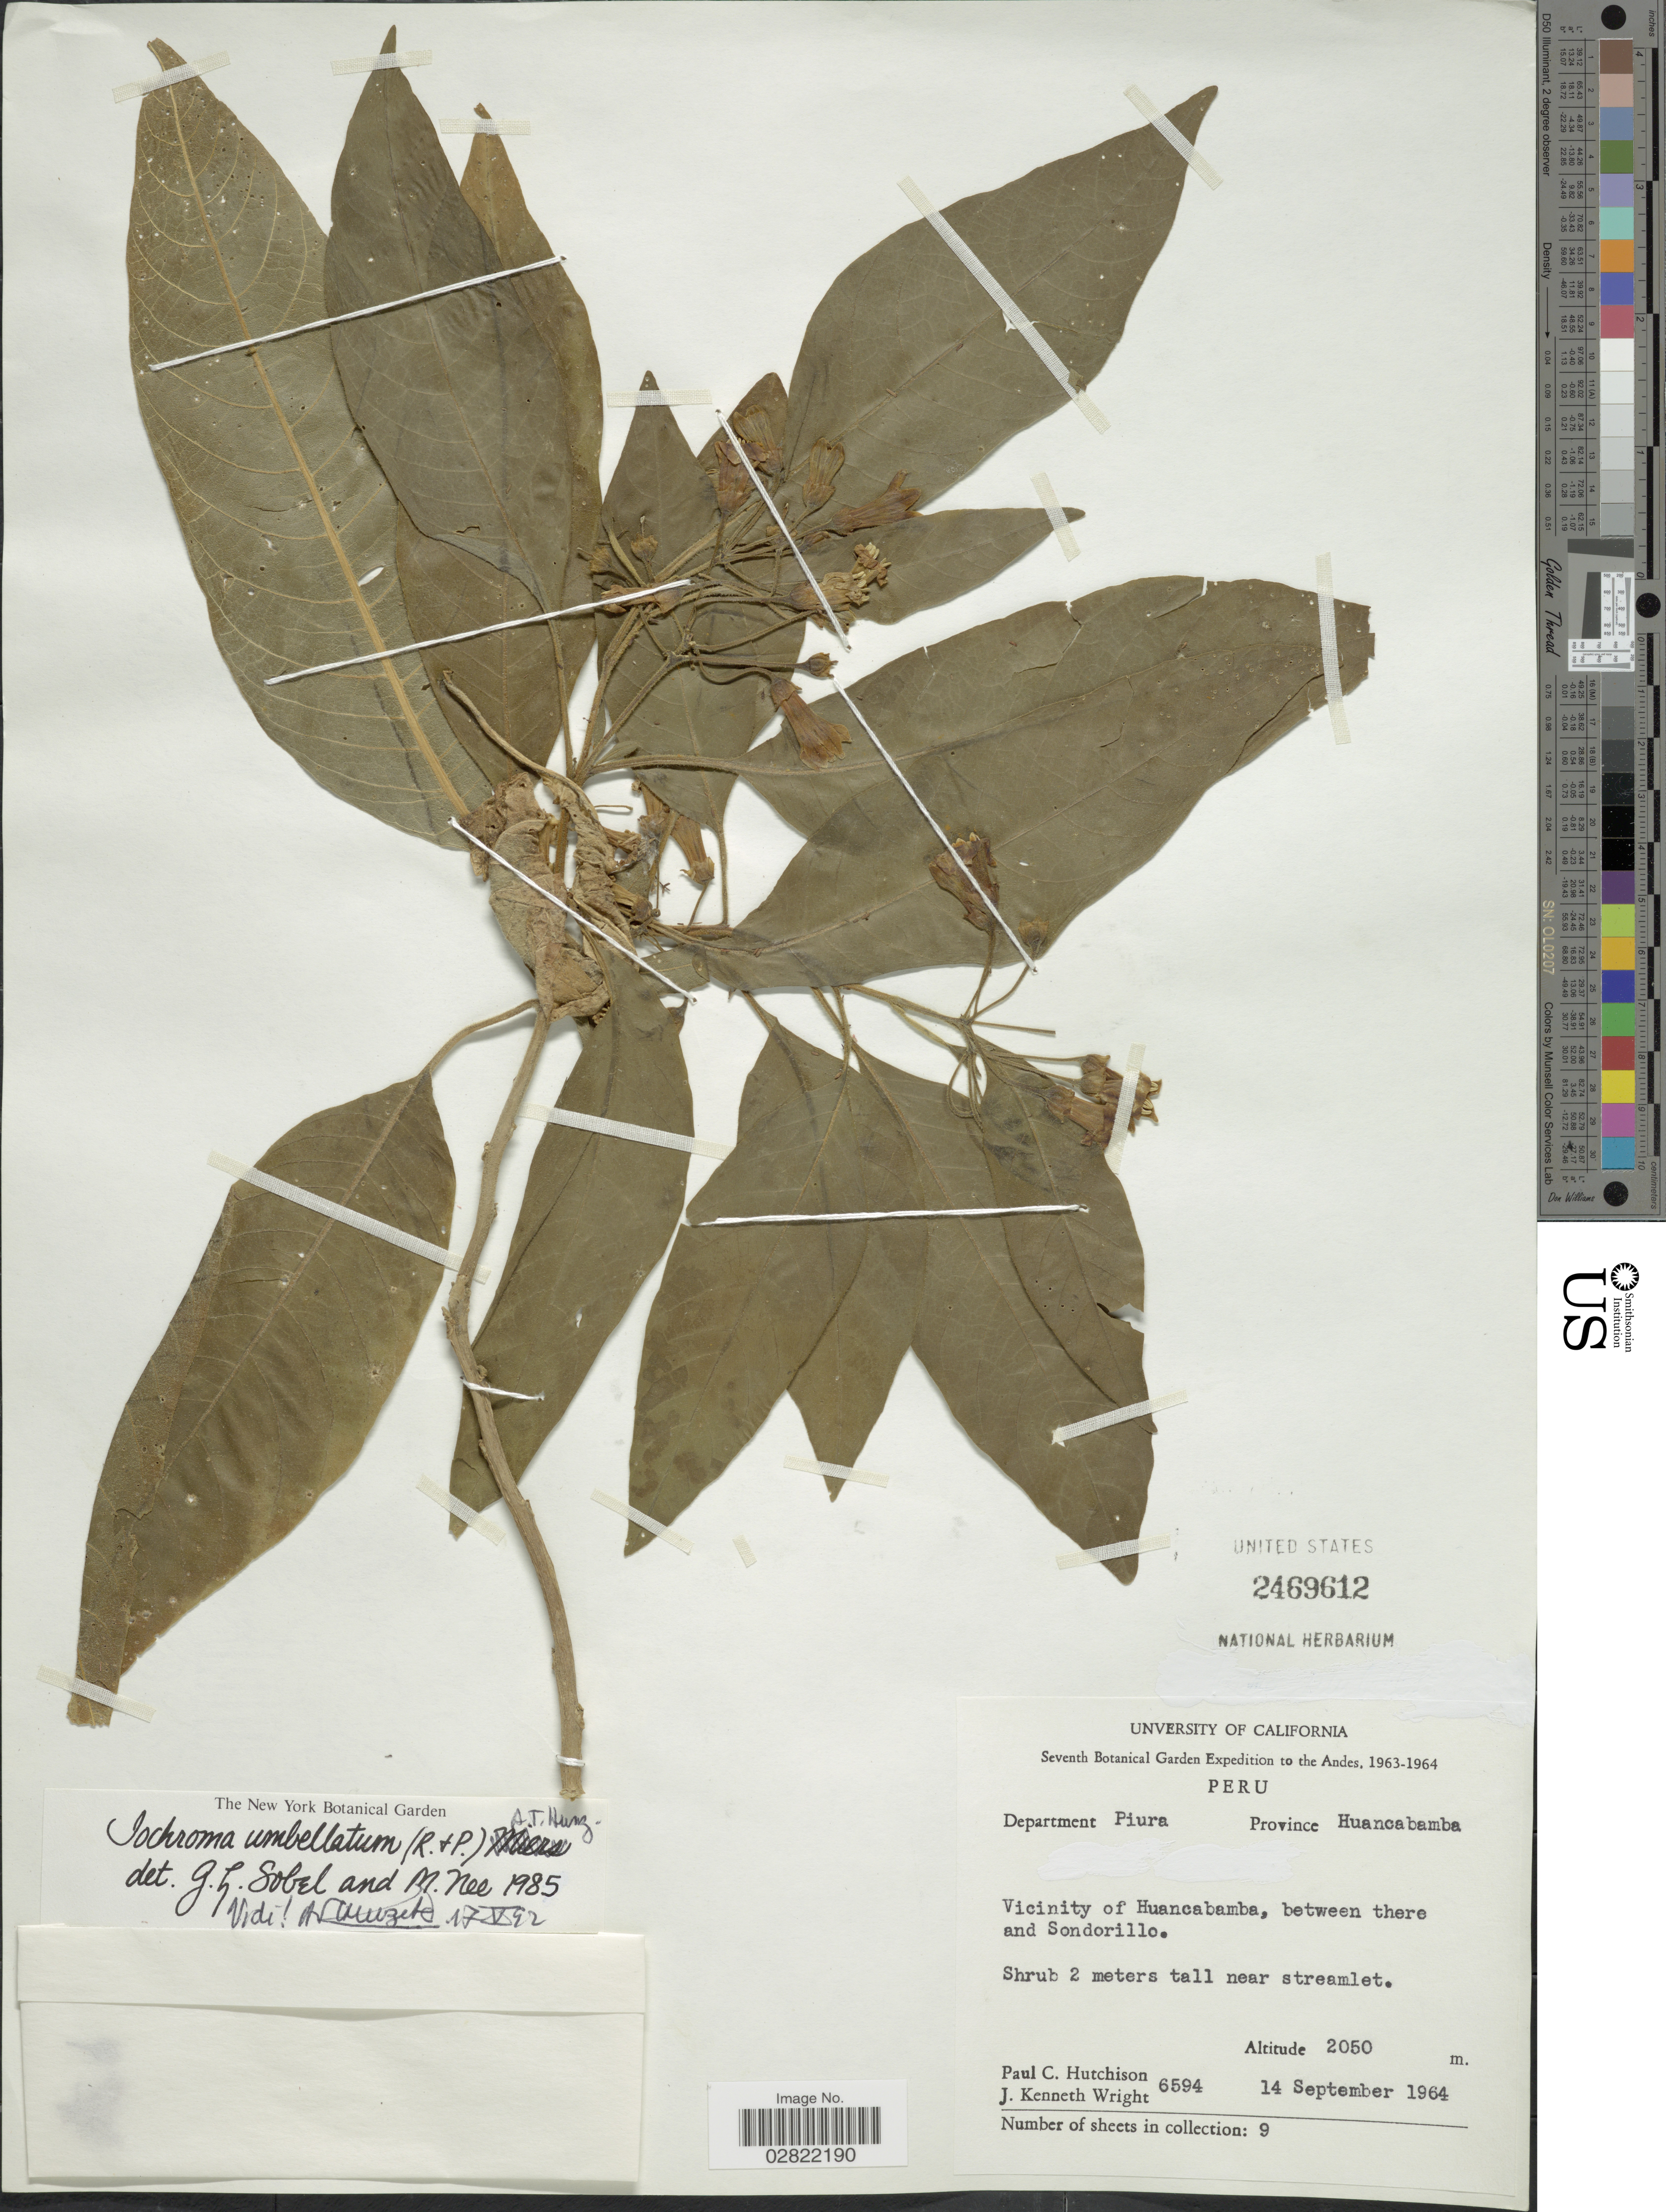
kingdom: Plantae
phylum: Tracheophyta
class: Magnoliopsida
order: Solanales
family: Solanaceae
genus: Iochroma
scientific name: Iochroma umbellatum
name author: (Ruiz & Pav.) Hunziker ex D'Arcy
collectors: P. C. Hutchison & J. K. Wright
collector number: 6594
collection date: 1964-09-14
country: Peru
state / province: Piura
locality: Department Piura, Province Huancabamba, Vicinity of Huancabamba, between there and Sondorillo. Andes.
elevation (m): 2050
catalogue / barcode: US 2469612